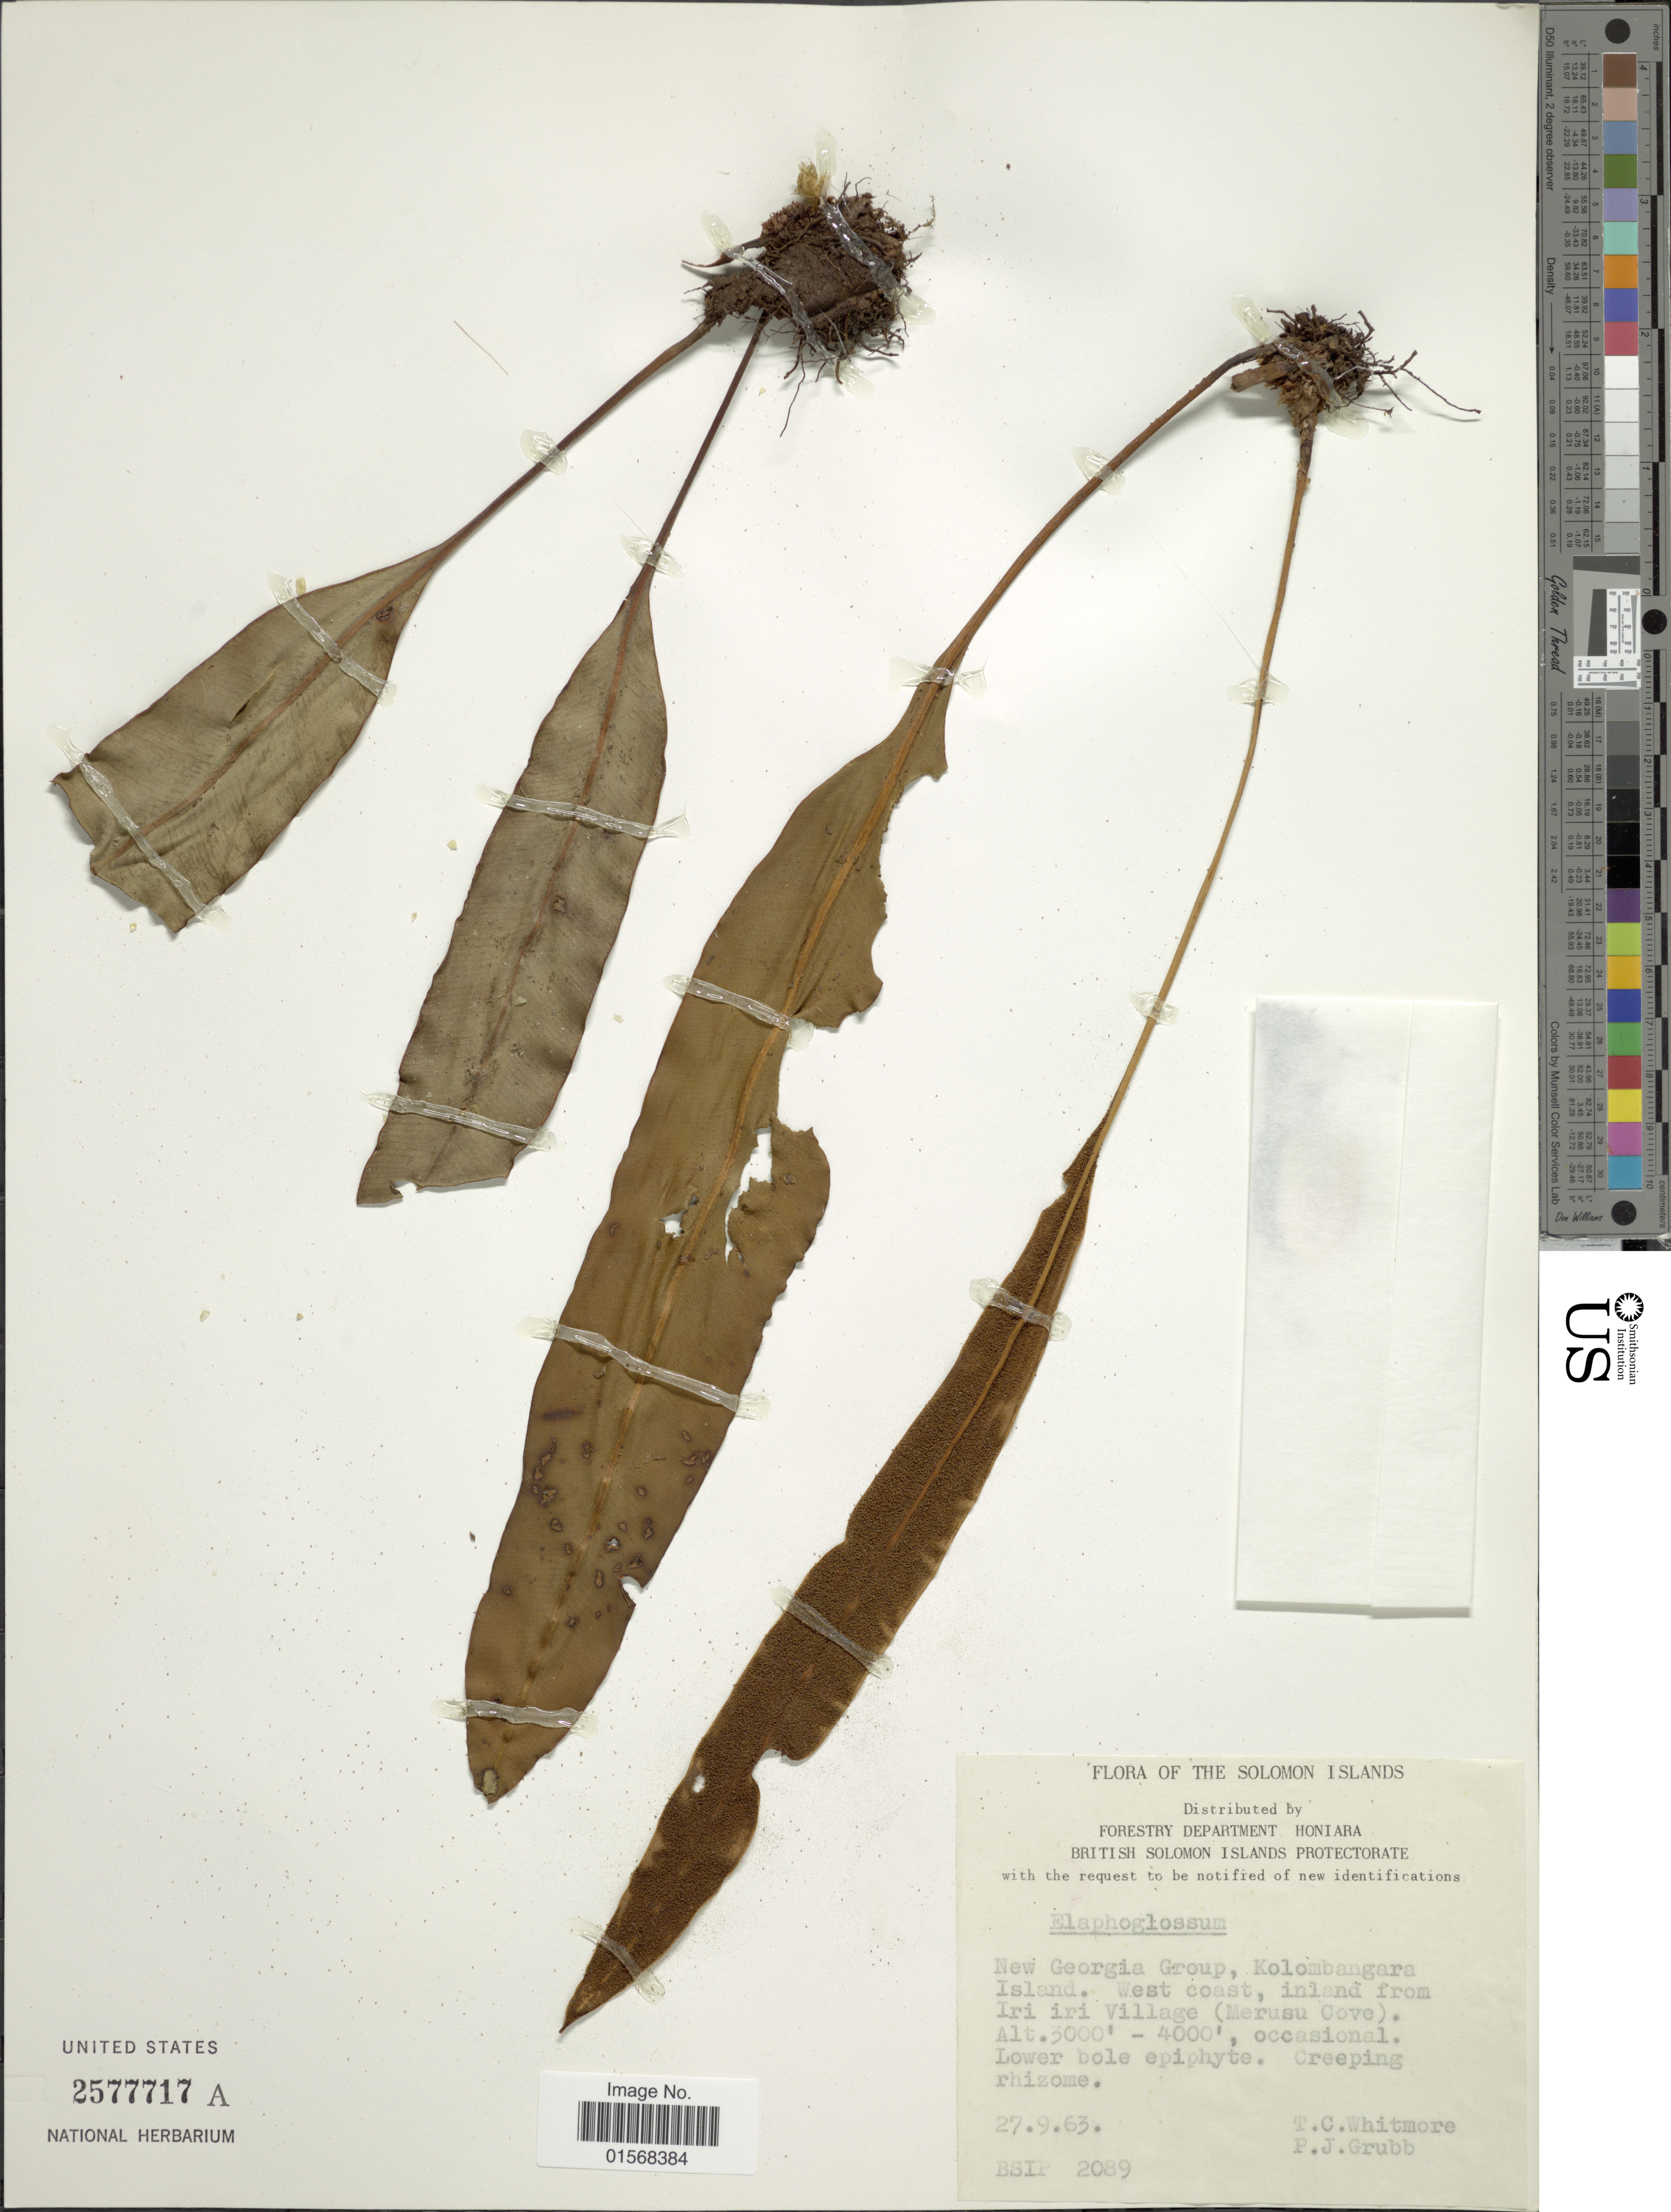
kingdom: Plantae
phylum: Tracheophyta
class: Polypodiopsida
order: Polypodiales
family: Dryopteridaceae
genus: Elaphoglossum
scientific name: Elaphoglossum sp.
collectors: T. C. Whitmore & P. J. Grubb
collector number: BSIP2089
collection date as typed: Transcribed d/m/y: 27/9/63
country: Solomon Islands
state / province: Solomon Islands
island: Kolombangara [Nduke]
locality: Solomon Islands. New Georgie Group, Kolombangara Island. West coast, inland from Iri Iri Village (Merusu Cove).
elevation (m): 914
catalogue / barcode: US 2577717A